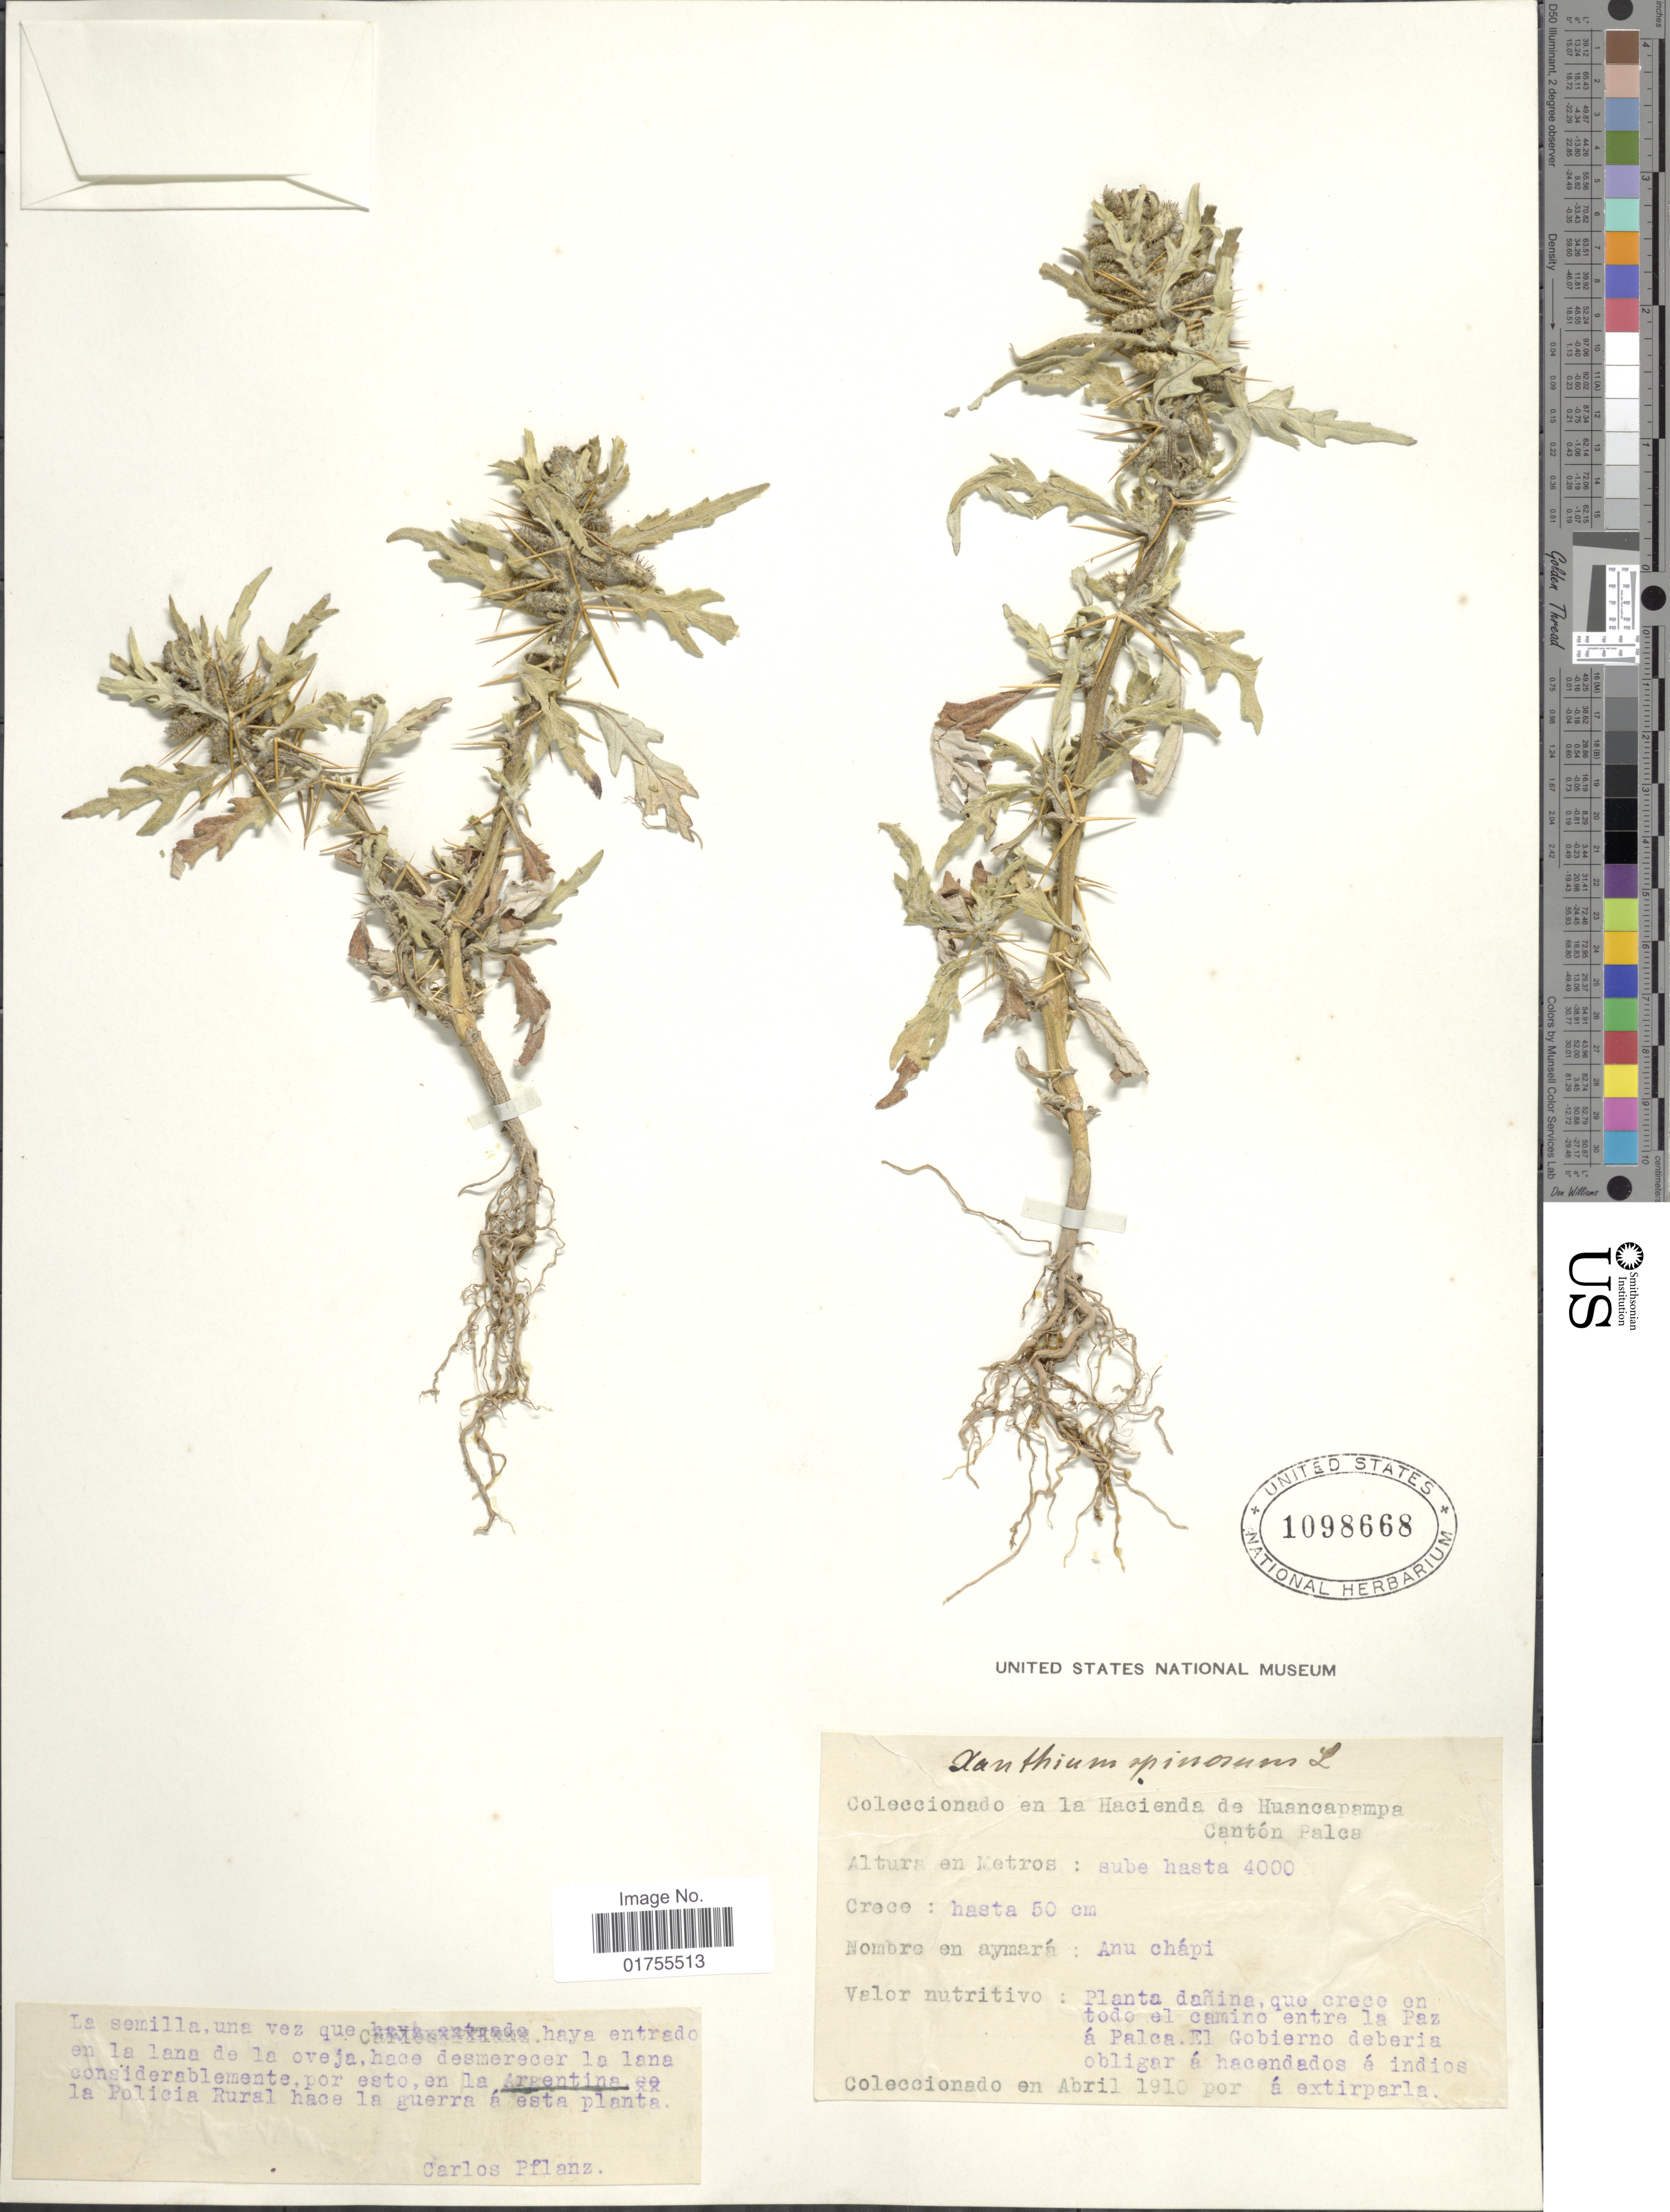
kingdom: Plantae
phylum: Tracheophyta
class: Magnoliopsida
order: Asterales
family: Asteraceae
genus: Xanthium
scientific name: Xanthium catharticum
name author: Kunth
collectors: C. Pflanz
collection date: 1910-04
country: Bolivia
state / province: La Paz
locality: En la Hacienda de Huancapampa, Canton Palca, Planta dañina, que crece en todo el camino entre la Paz a Palca, El Gobierno deberia obligar a hacendados e indios, La semilla, una vez que haya entrado en la lana de la oveja, hace desmerecer la lana considerablemente, por esto, en la Argentina se la Policia Rural hace la guerra a esta planta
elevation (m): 4000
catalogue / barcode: US 1098668